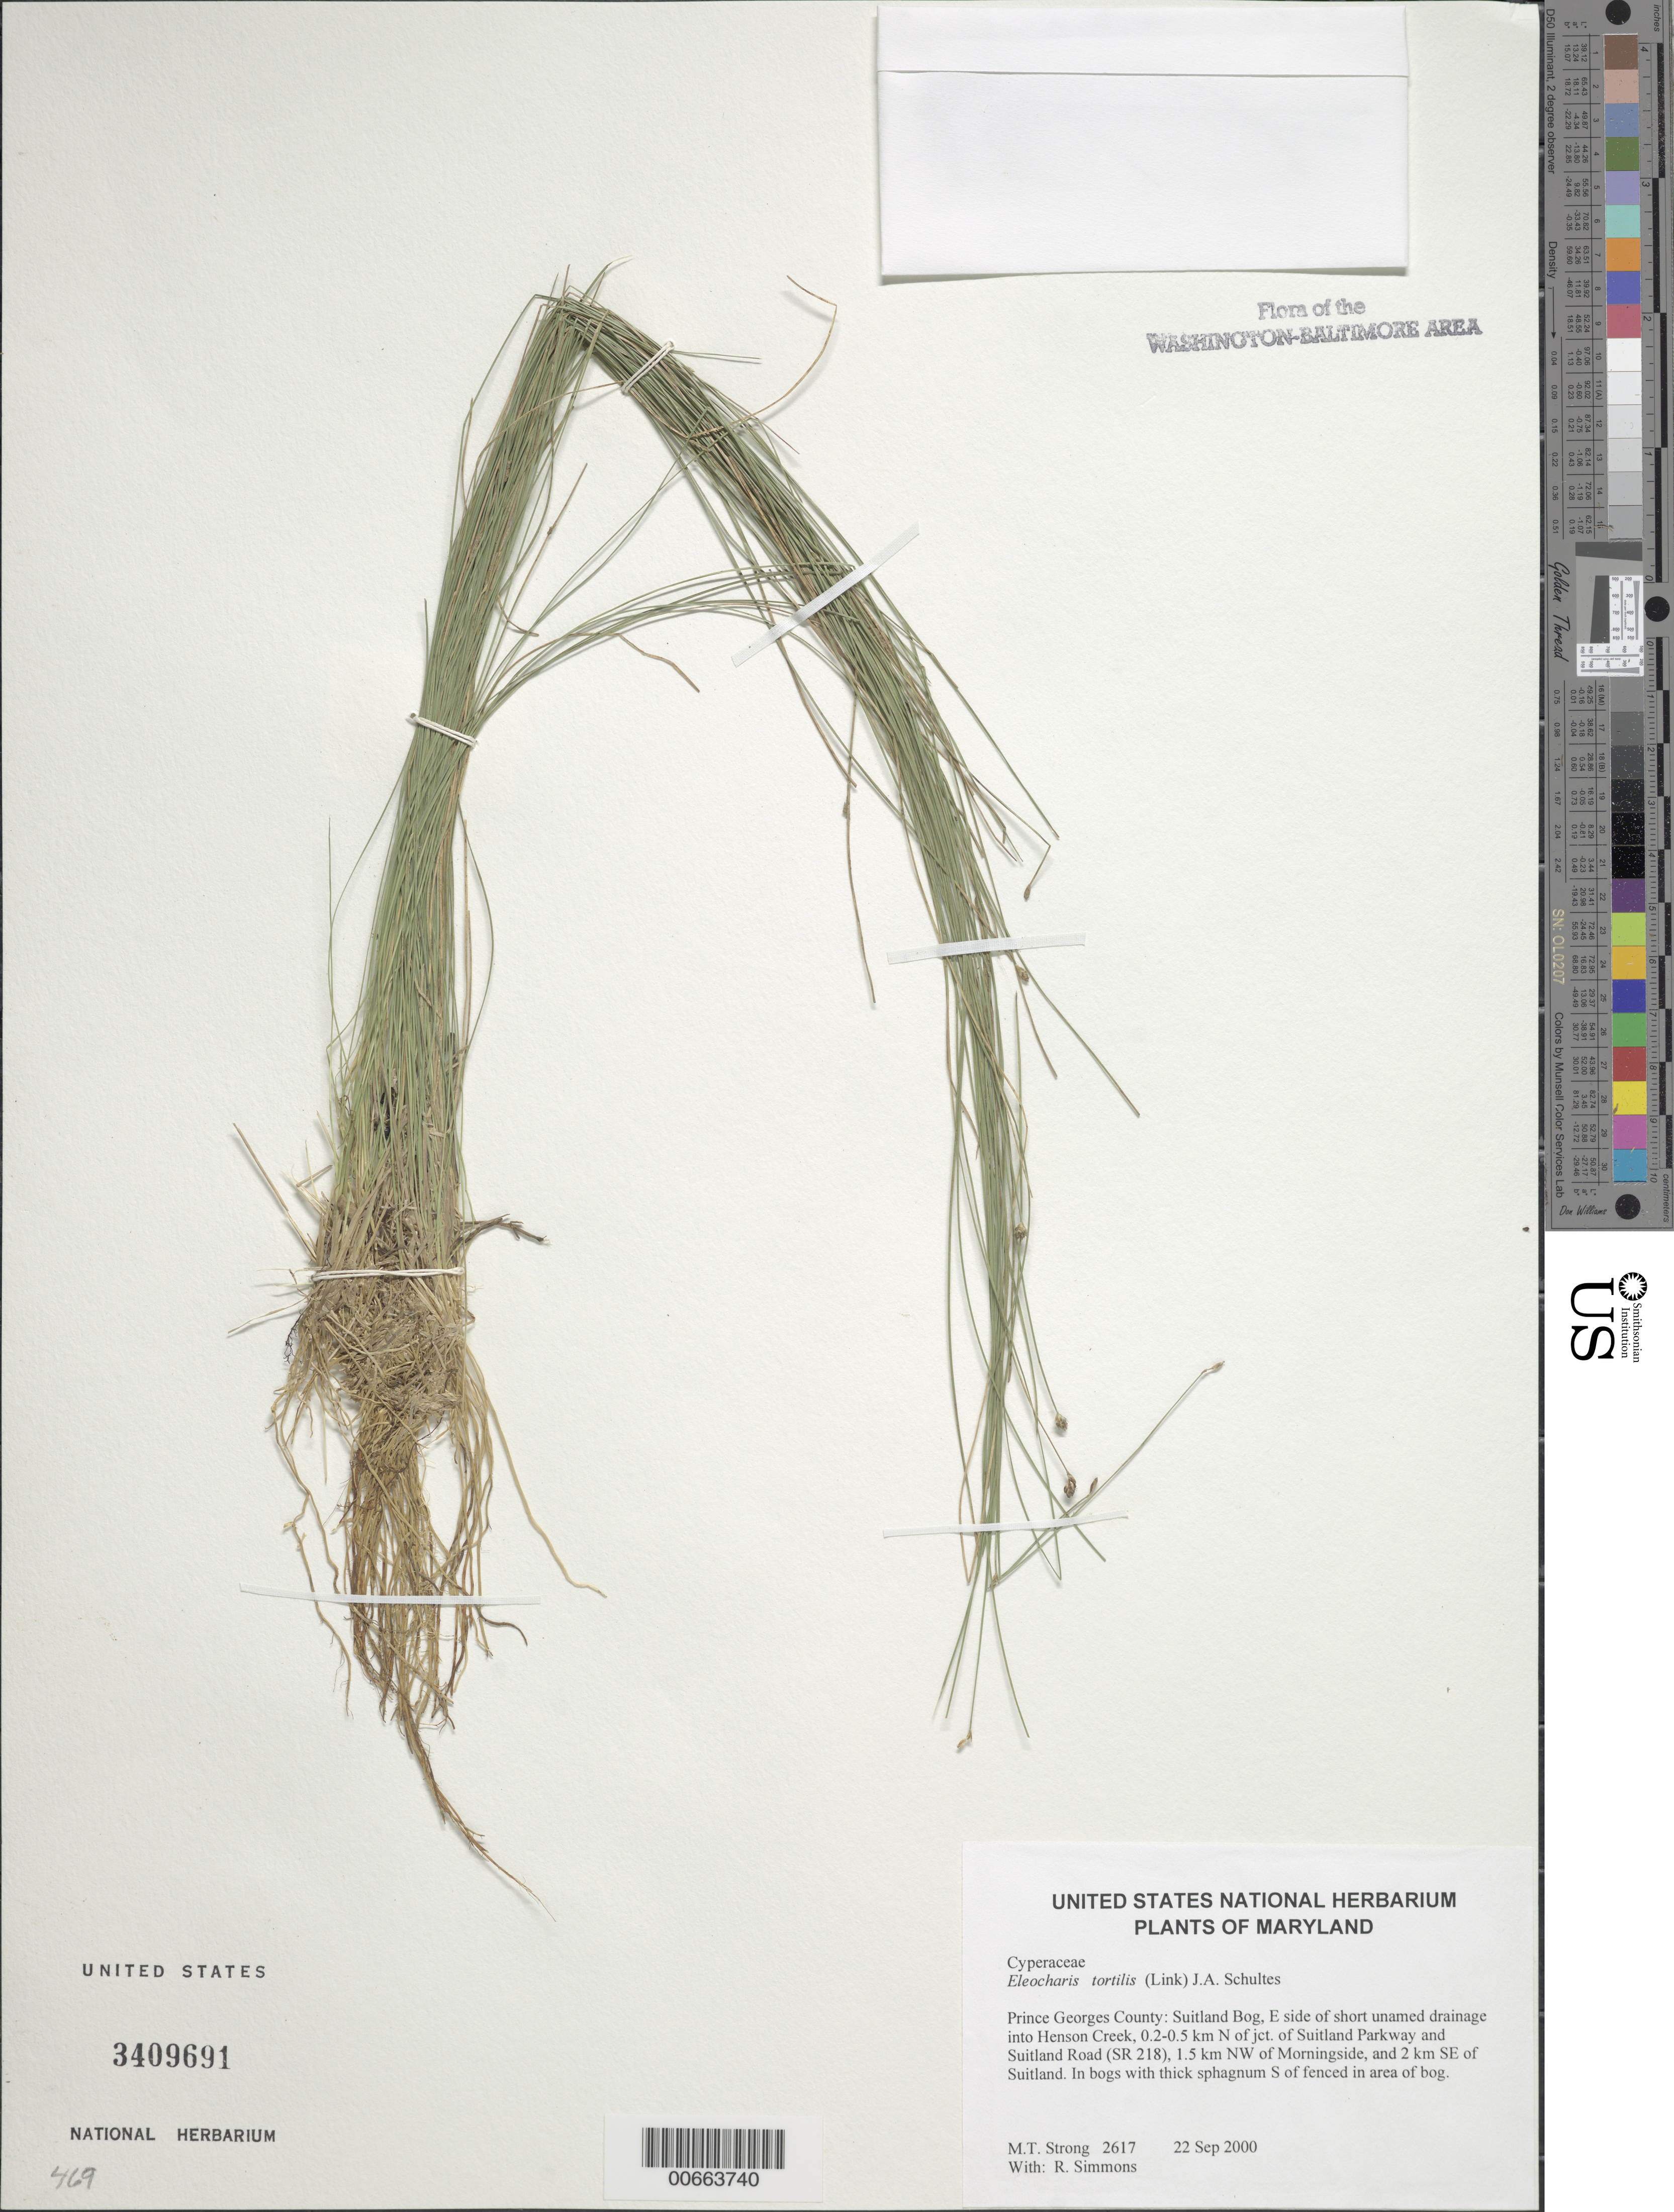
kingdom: Plantae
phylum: Tracheophyta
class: Liliopsida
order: Poales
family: Cyperaceae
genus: Eleocharis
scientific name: Eleocharis tortilis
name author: (Link) Schult.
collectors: M. T. Strong & R. Simmons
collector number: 2617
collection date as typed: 22 Sep 2000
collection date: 2000-09-22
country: United States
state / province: Maryland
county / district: Prince George's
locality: Suitland Bog, E side of short unamed drainage into Henson Creek, 0.2-0.5 km N of jct. of Suitland Parkway and Suitland Road (SR 218), 1.5 km NW of Morningside, and 2 km SE of Suitland.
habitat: In bogs with thick sphagnum S of fenced in area of bog.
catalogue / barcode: US 3409691